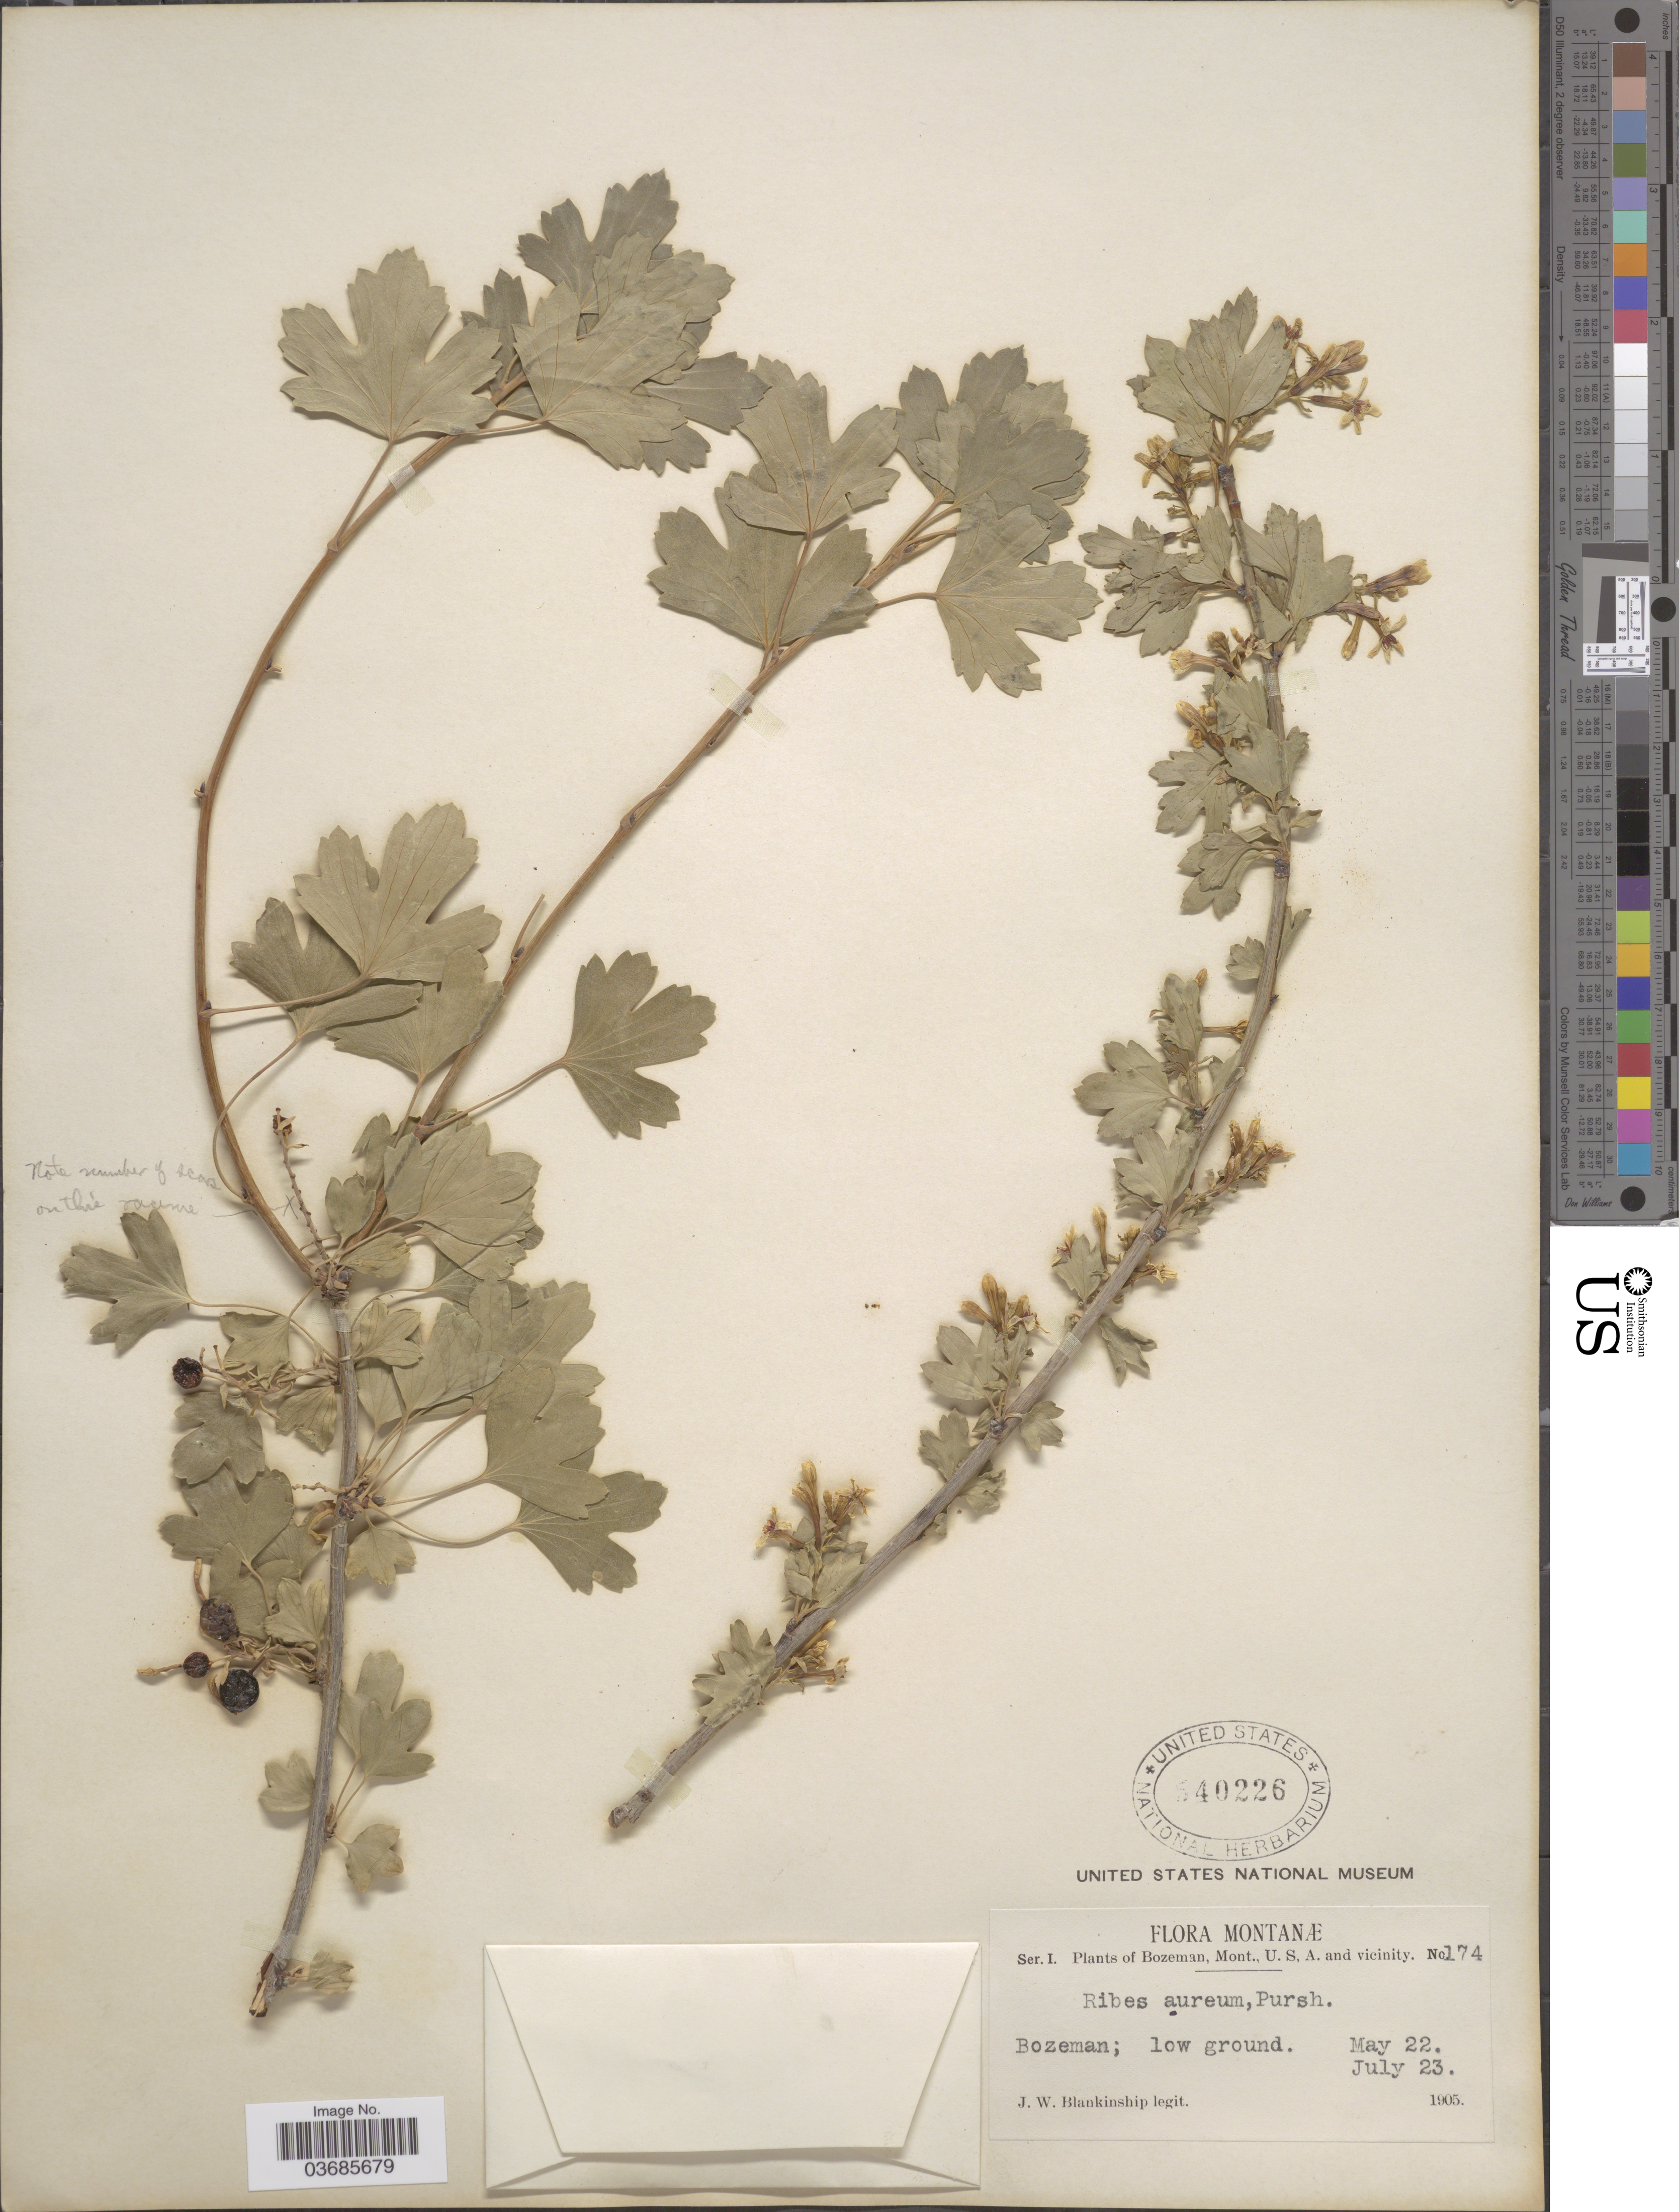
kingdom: Plantae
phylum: Tracheophyta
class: Magnoliopsida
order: Saxifragales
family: Grossulariaceae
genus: Ribes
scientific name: Ribes aureum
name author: Pursh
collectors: J. W. Blankinship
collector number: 174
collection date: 1905-05-22/1905-07-23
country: United States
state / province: Montana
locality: Bozeman.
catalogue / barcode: US 540226